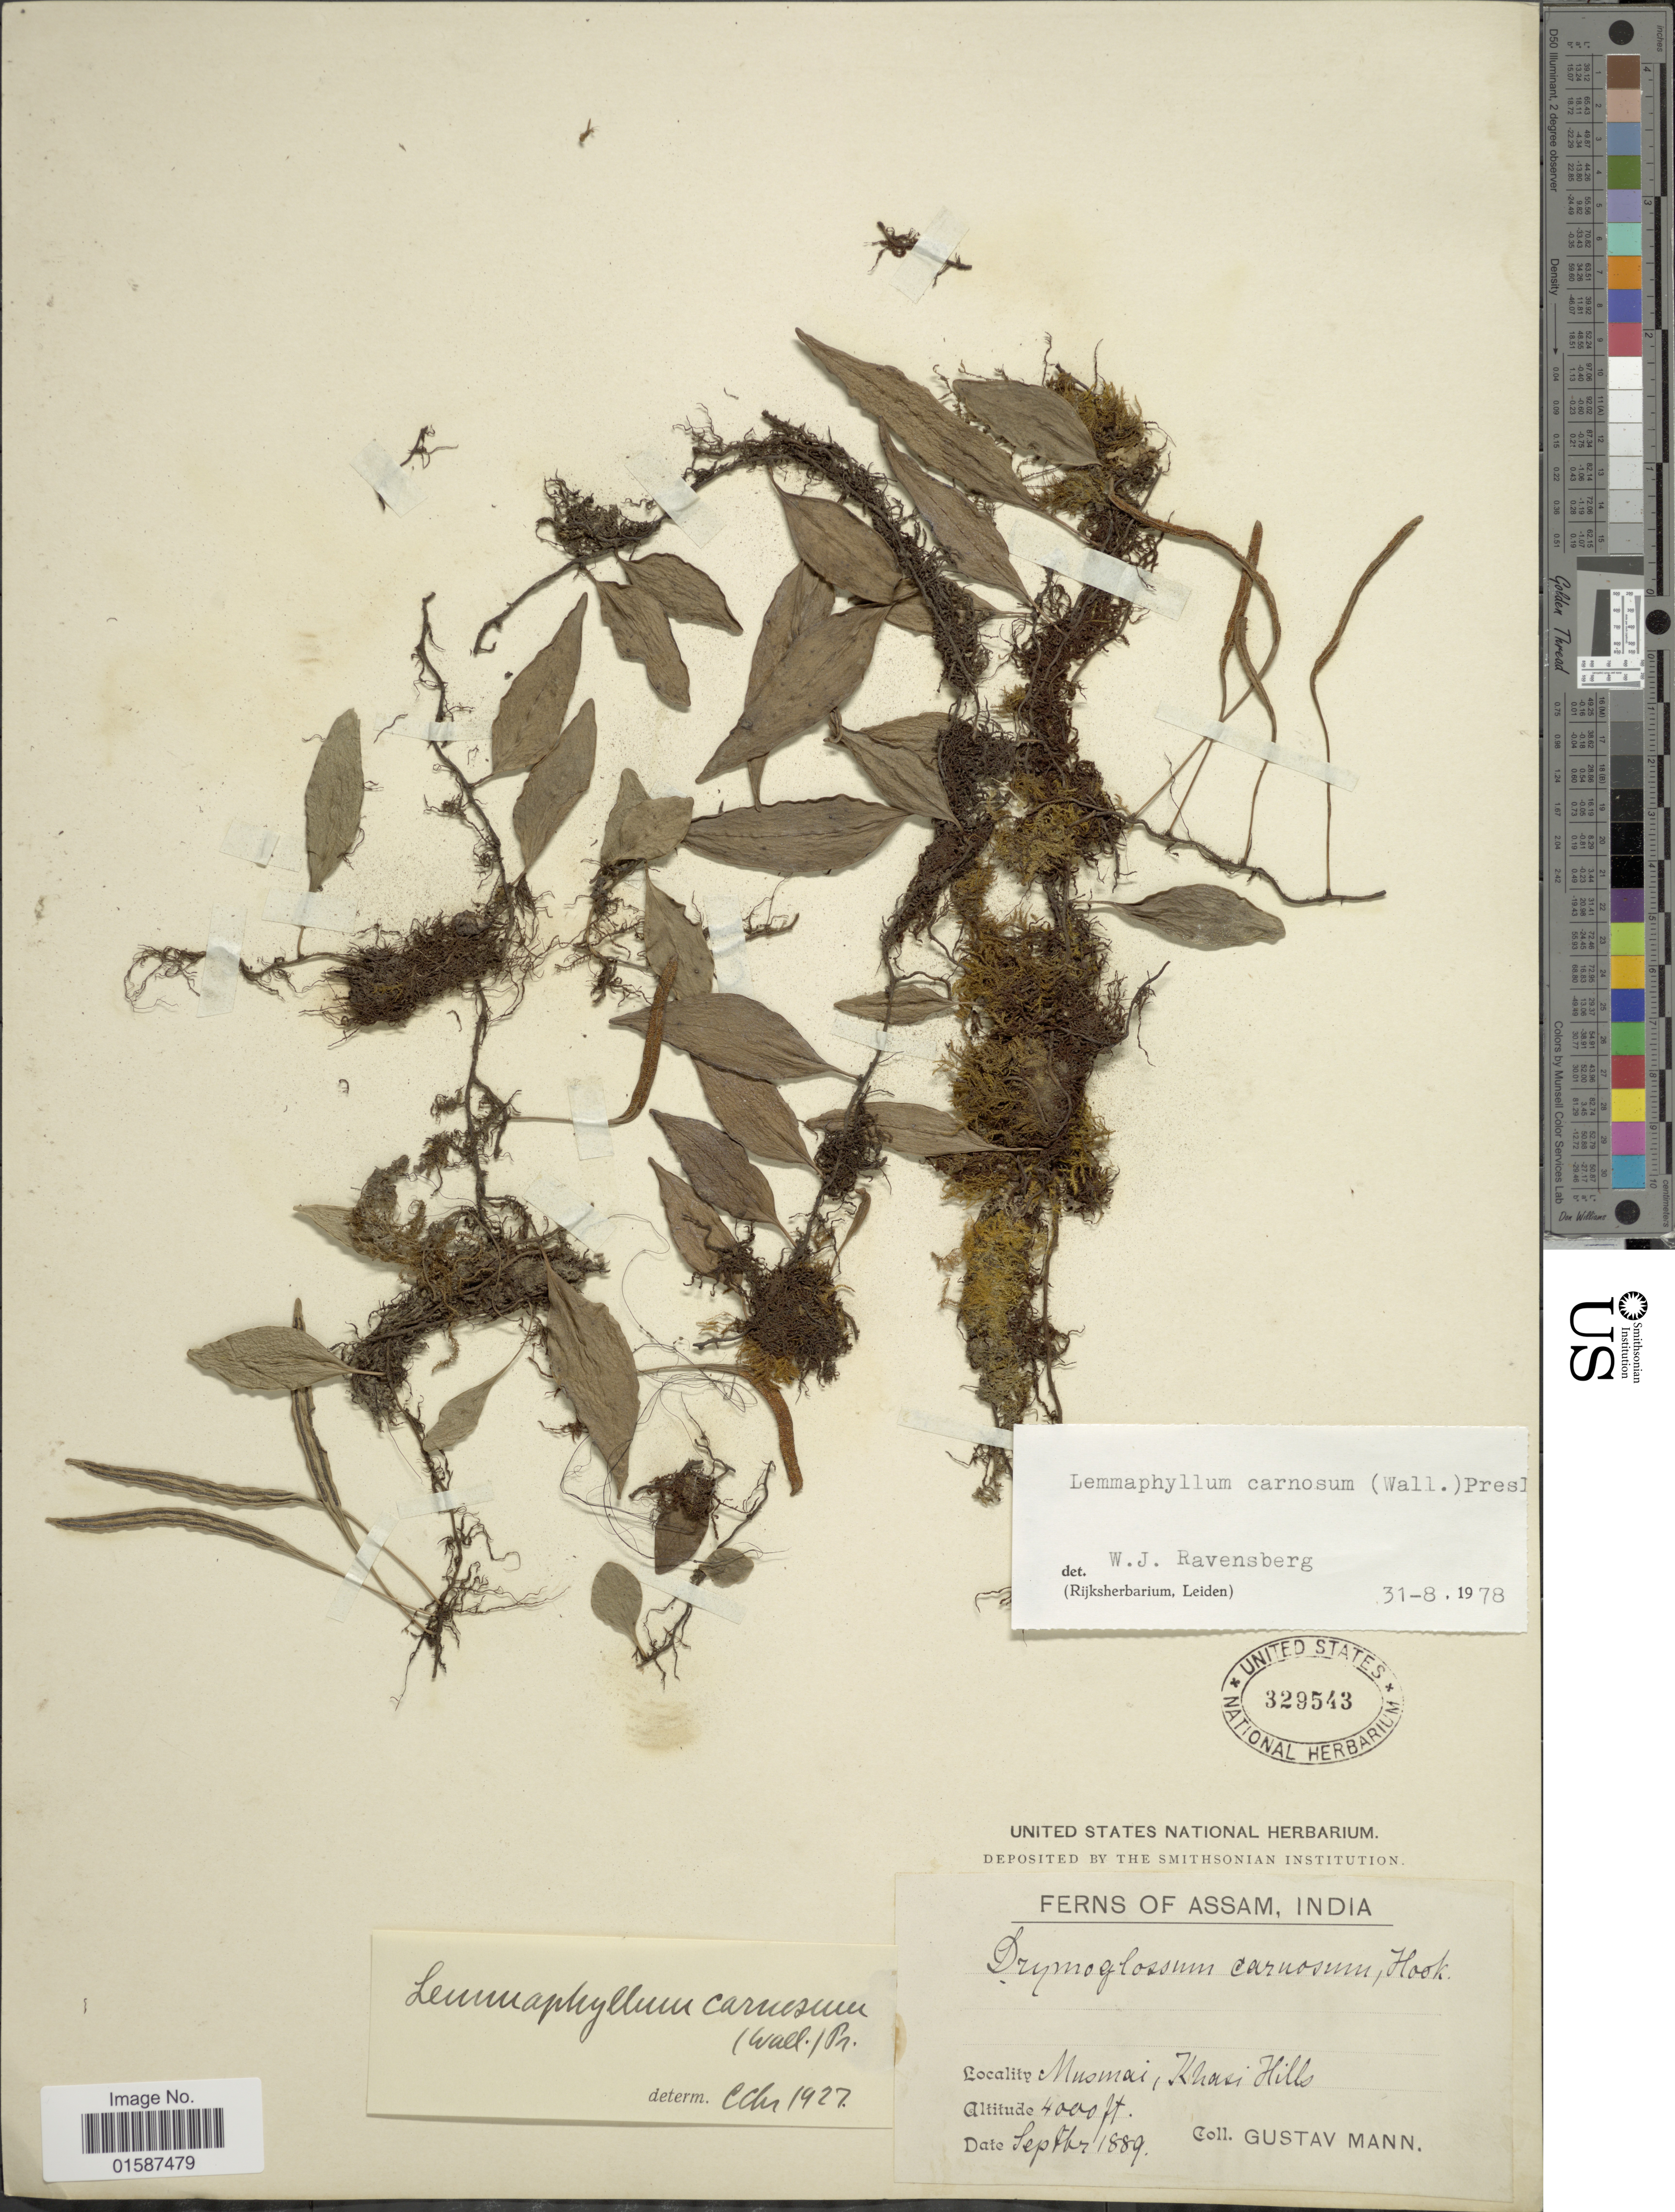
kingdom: Plantae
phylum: Tracheophyta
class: Polypodiopsida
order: Polypodiales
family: Polypodiaceae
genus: Lemmaphyllum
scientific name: Lemmaphyllum carnosum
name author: (J. Sm. ex Hook.) C. Presl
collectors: G. Mann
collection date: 1889-09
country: India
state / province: Meghalaya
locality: Assam, Musmai, Khasi Hills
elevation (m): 1219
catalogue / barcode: US 329543